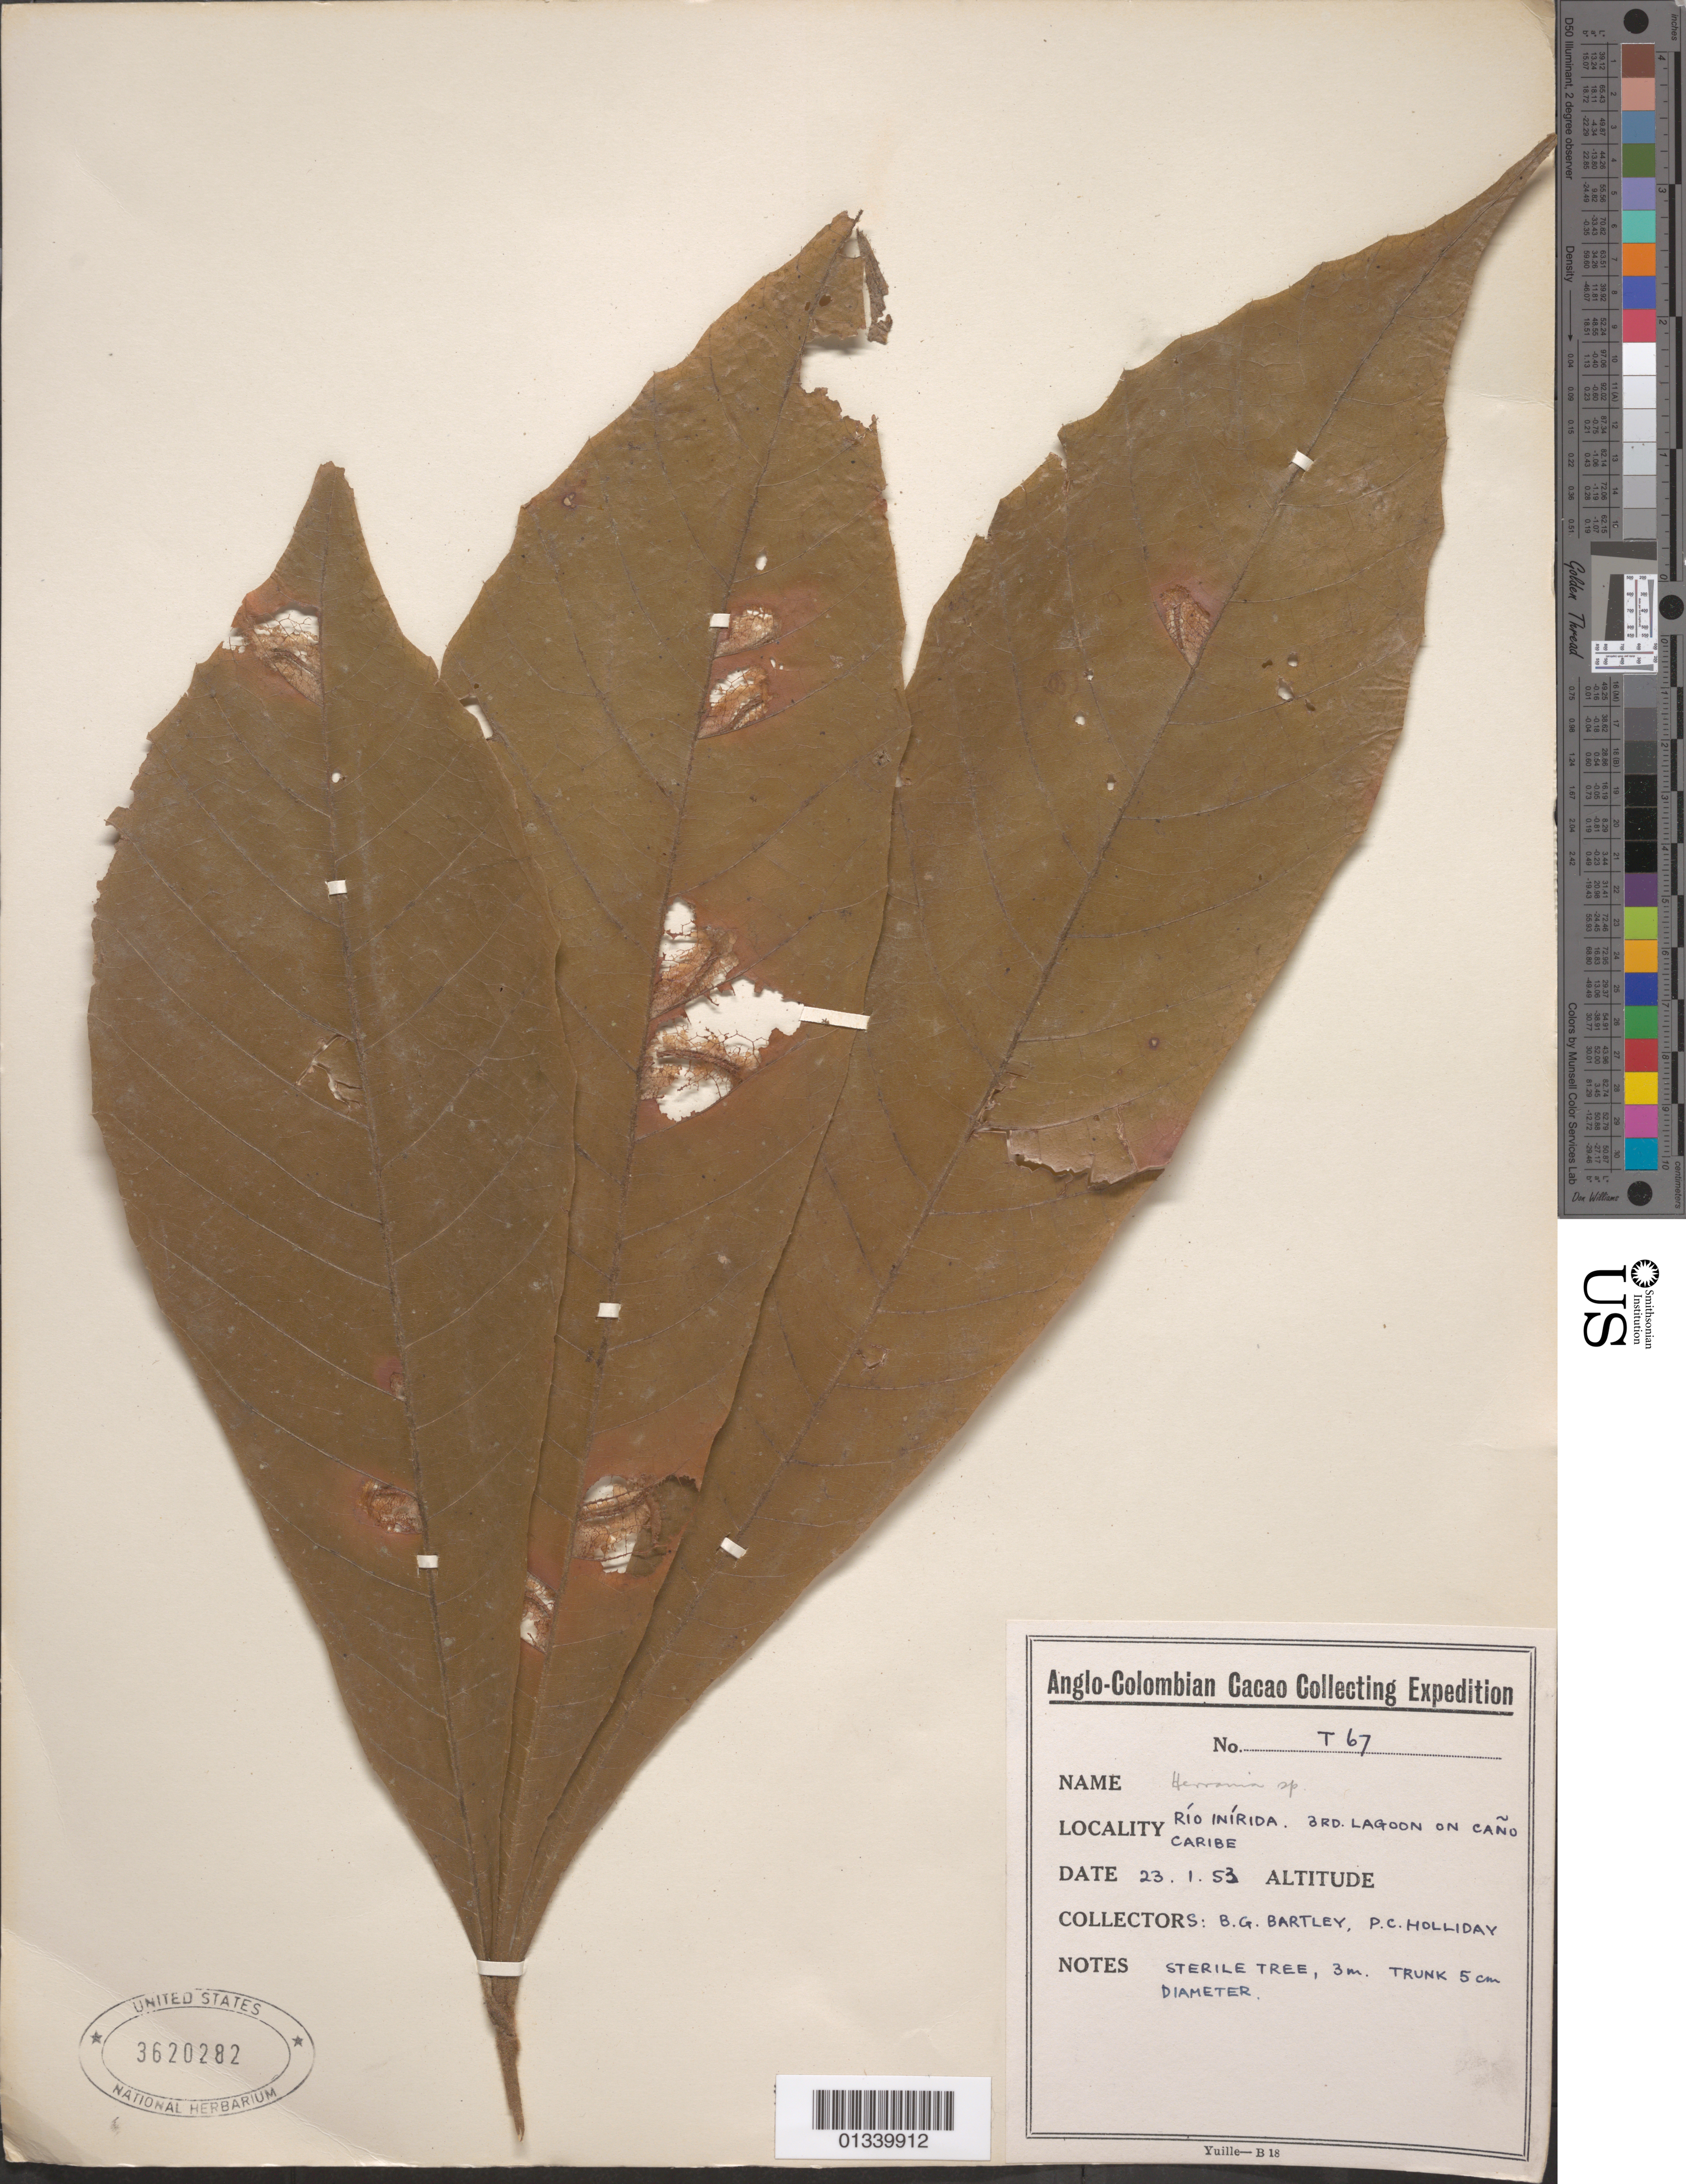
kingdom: Plantae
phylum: Tracheophyta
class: Magnoliopsida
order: Malvales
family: Malvaceae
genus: Herrania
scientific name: Herrania sp.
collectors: B. Bartley & P. C. Holliday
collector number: T-67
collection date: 1953-01-23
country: Colombia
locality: Rio Inirida. 3rd. Lagoon on Cano Caribe.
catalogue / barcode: US 3620282